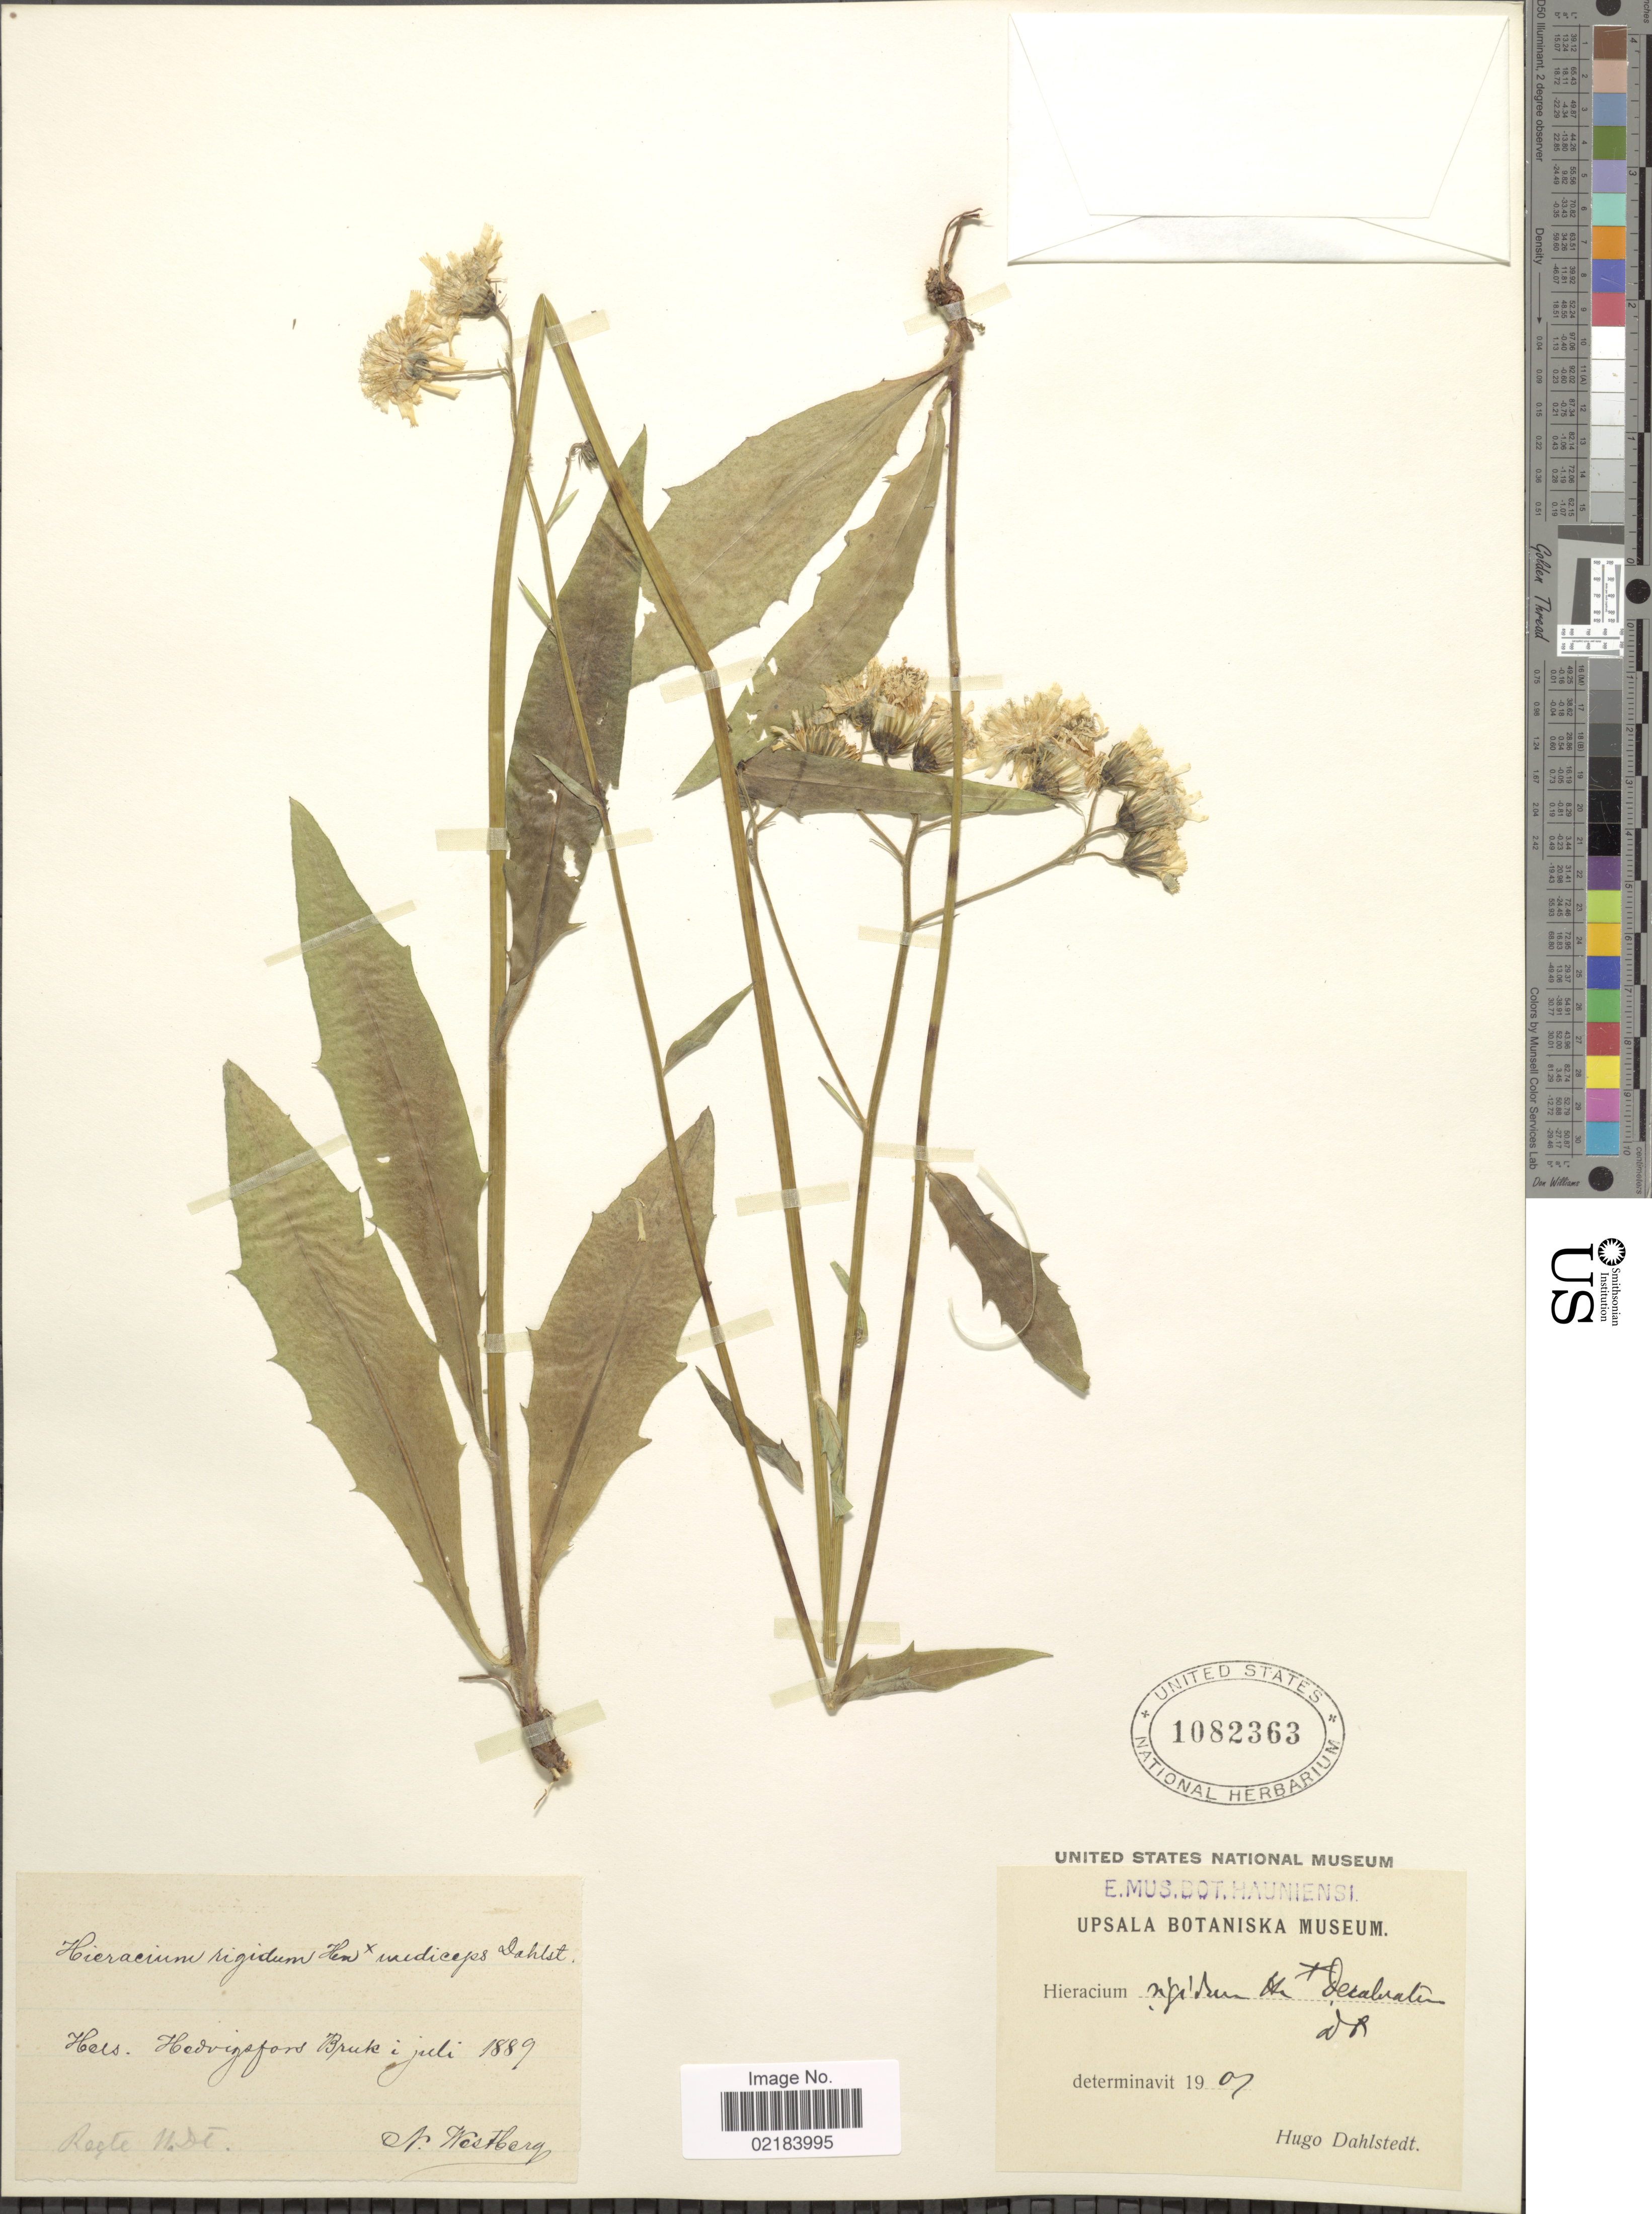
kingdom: Plantae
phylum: Tracheophyta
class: Magnoliopsida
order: Asterales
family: Asteraceae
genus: Hieracium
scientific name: Hieracium rigidum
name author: Hartm.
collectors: H. G. Dahlstedt & Westberg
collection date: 1889-07-01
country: Sweden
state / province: Gävleborg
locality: Hedvigsfors Bruk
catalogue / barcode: US 1082363